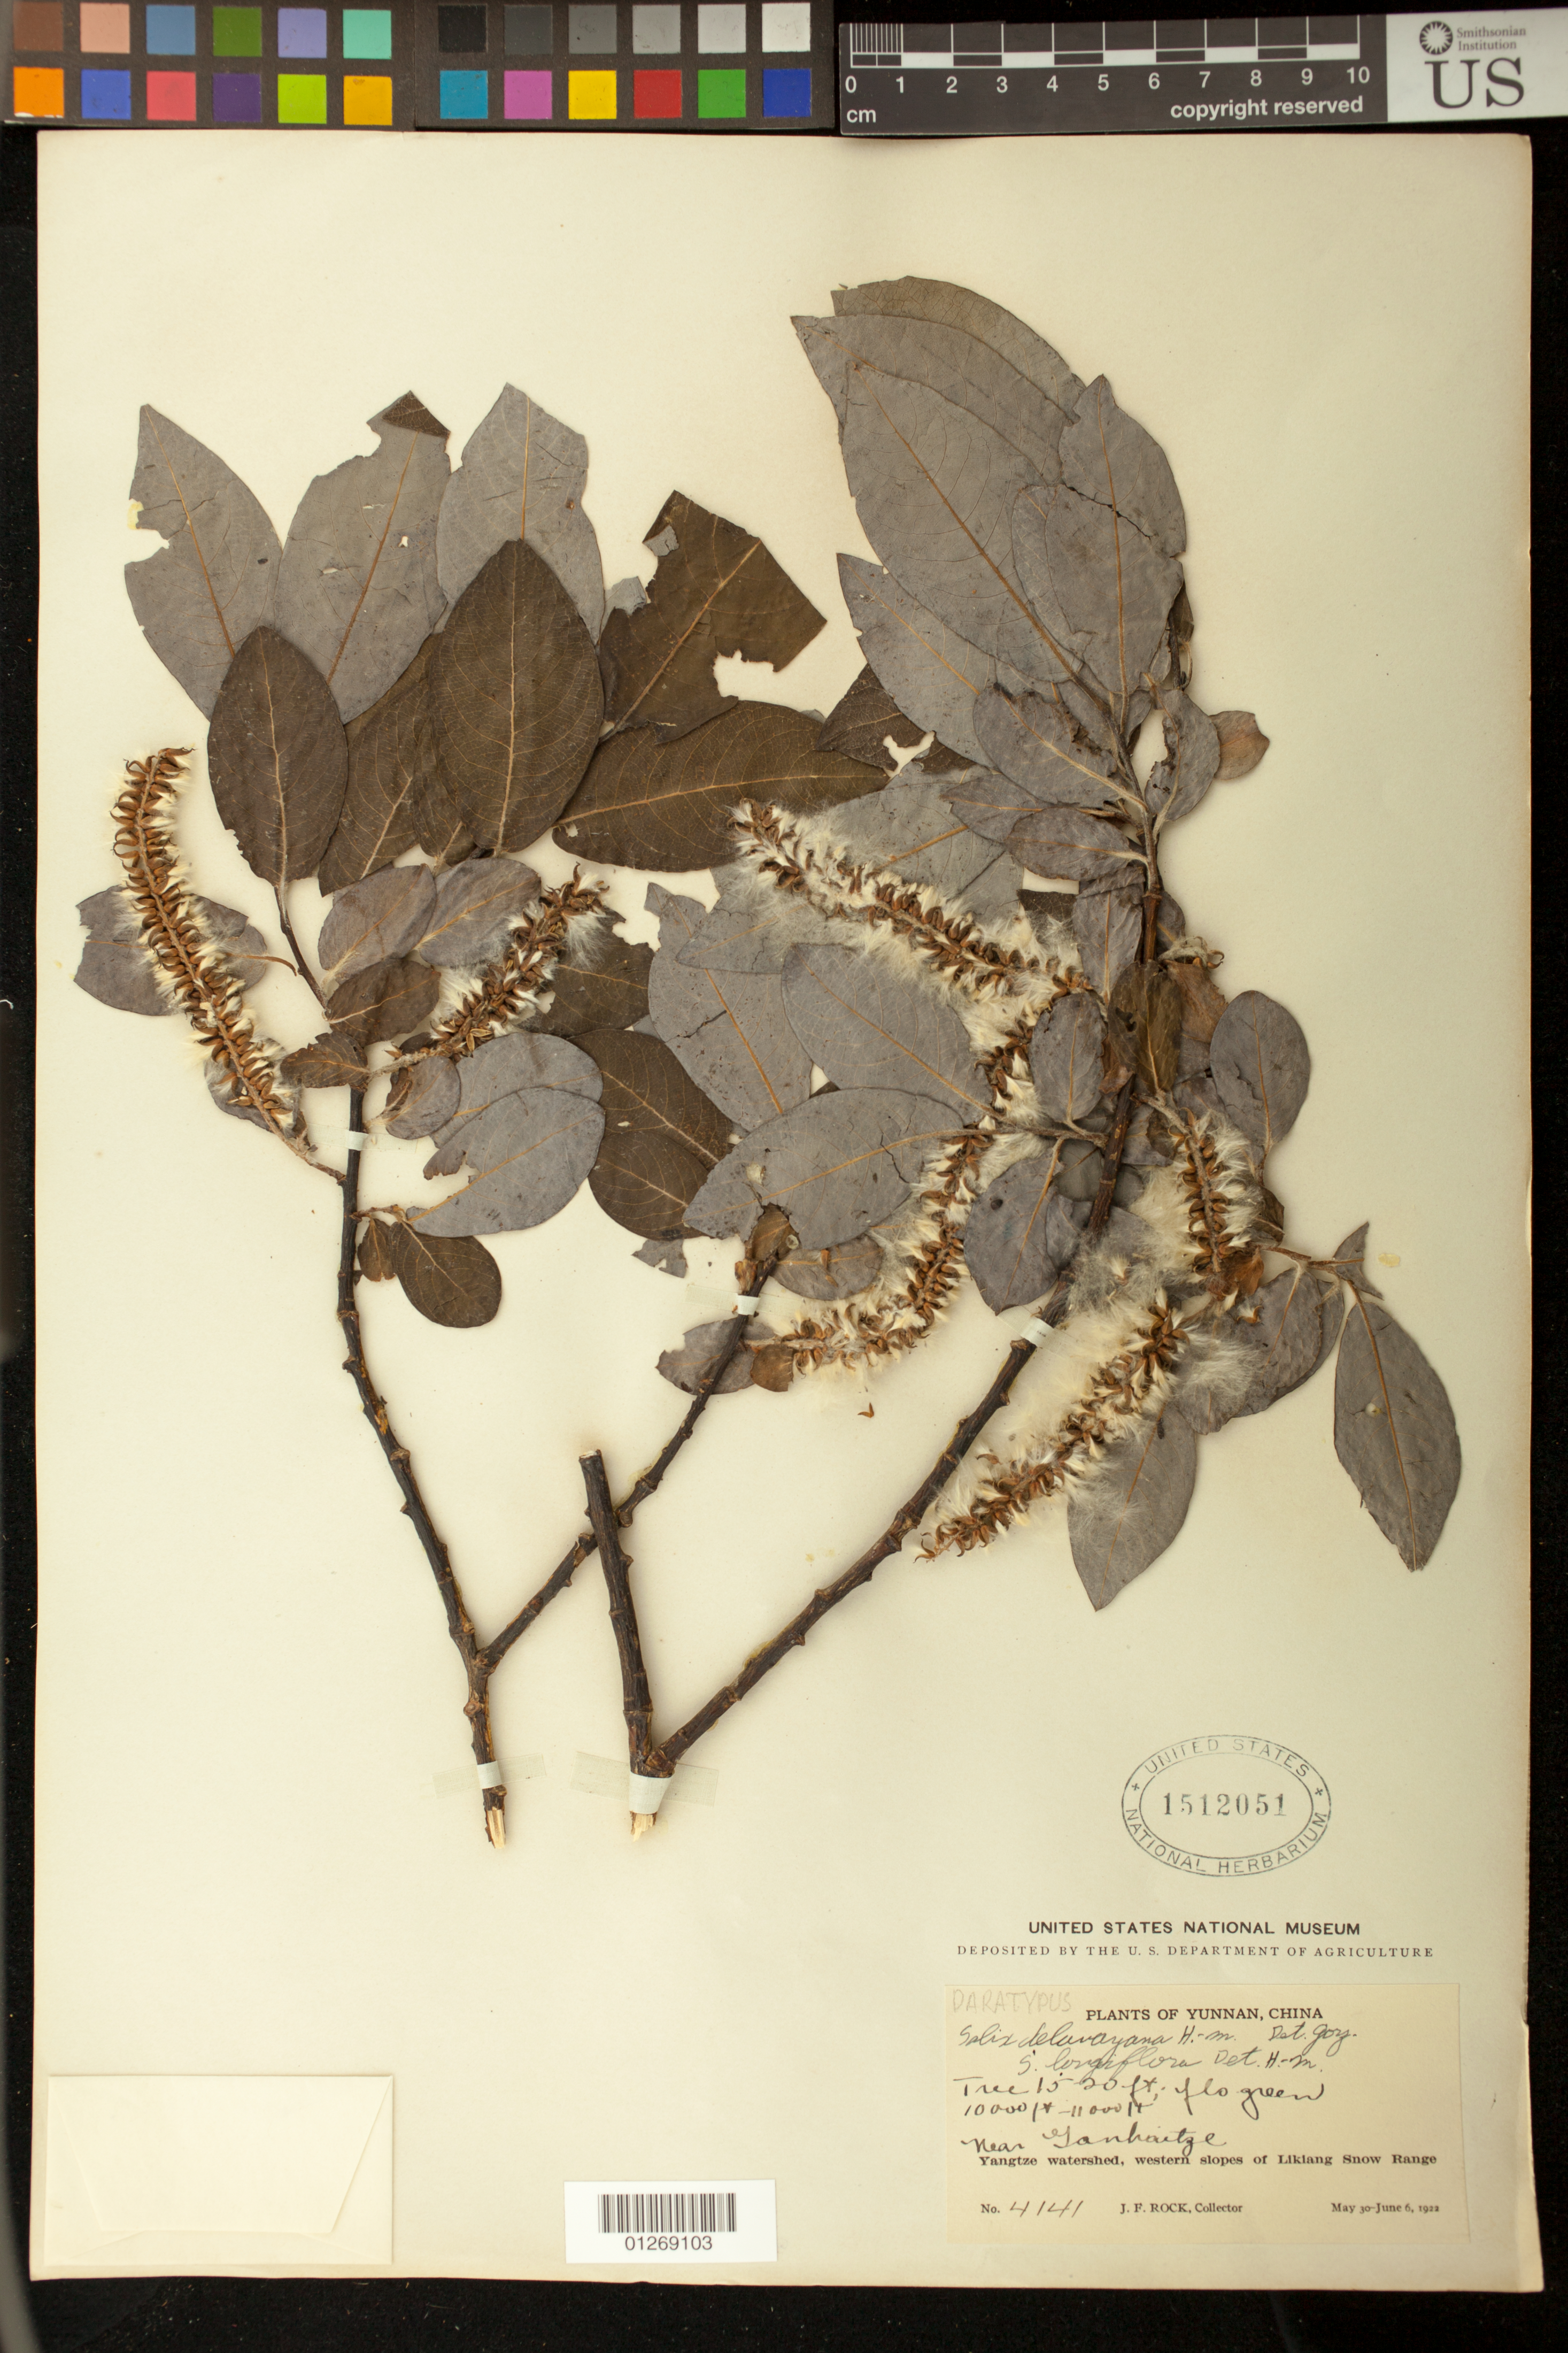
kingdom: Plantae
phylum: Tracheophyta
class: Magnoliopsida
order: Malpighiales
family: Salicaceae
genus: Salix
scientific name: Salix delavayana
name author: Hand.-Mazz.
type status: Syntype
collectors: J. Rock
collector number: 4141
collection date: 1922-05-30/1922-06-06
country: China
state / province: Yunnan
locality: Yangtze watershed, western slopes of Likiang Snow Range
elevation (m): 3048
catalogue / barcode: US 1512051